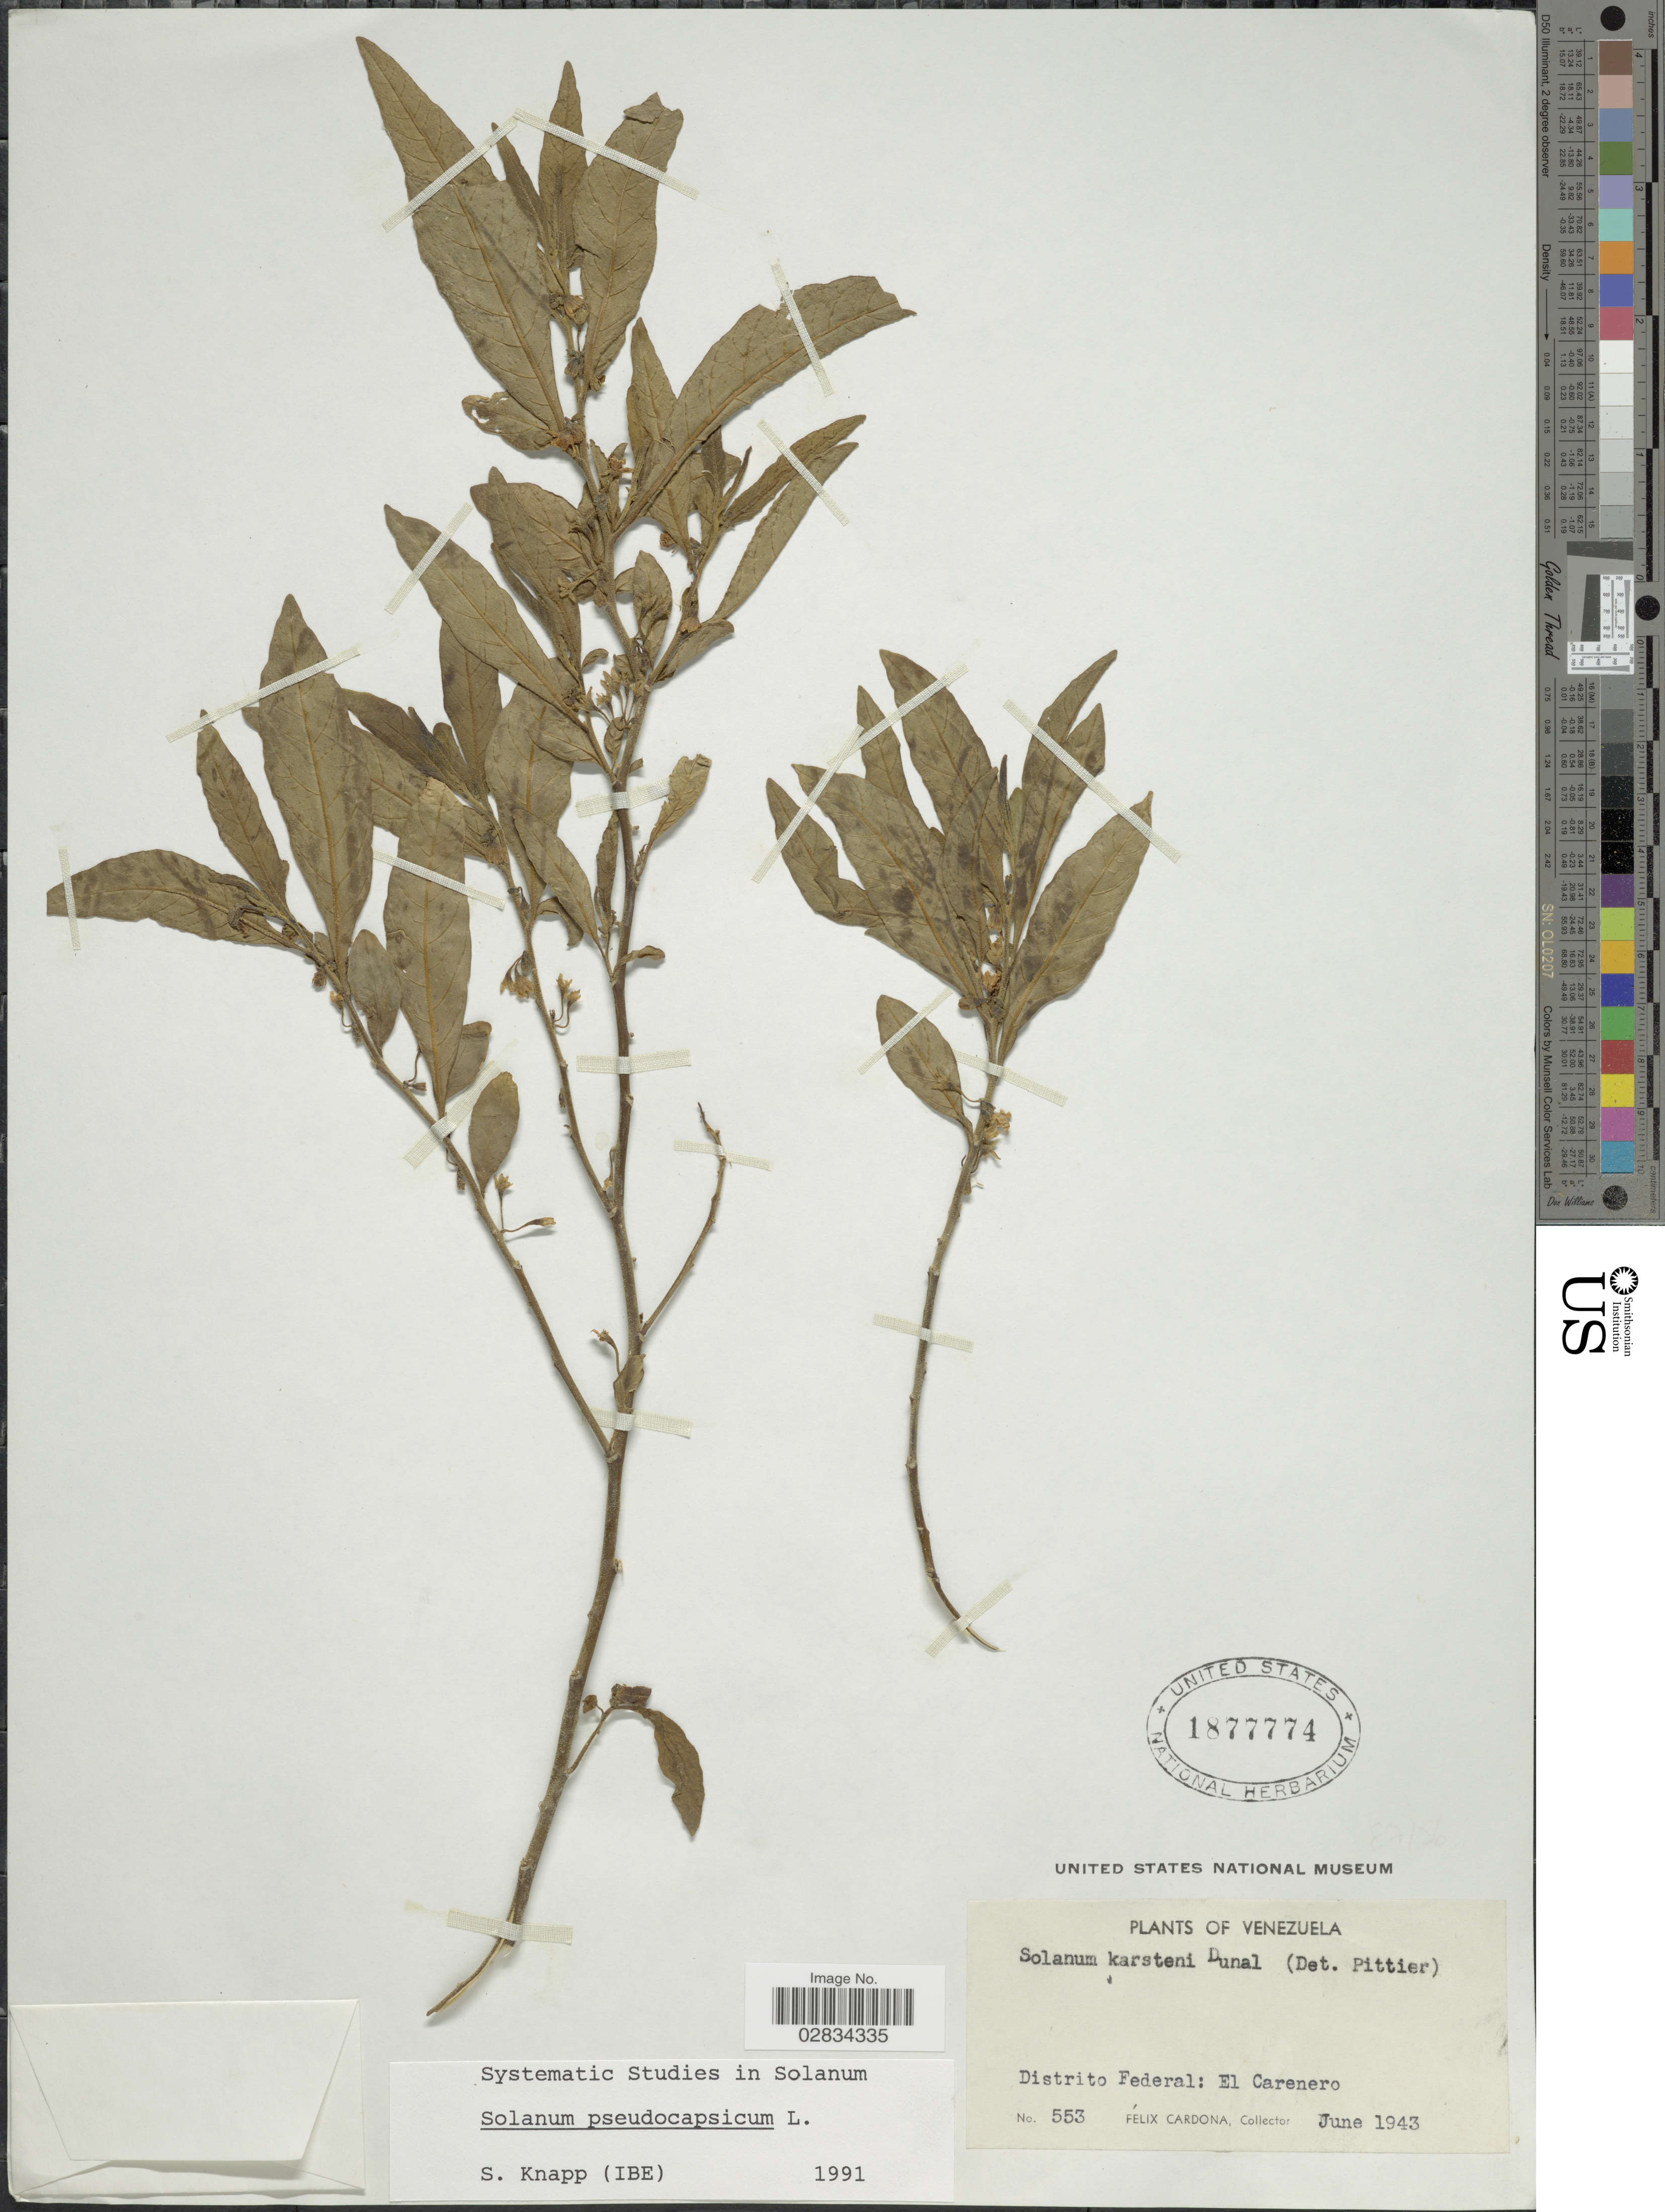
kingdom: Plantae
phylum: Tracheophyta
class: Magnoliopsida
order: Solanales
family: Solanaceae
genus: Solanum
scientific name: Solanum pseudocapsicum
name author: L.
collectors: F. Cardona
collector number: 553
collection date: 1943-06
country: Venezuela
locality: Distrito Federal: El Carenero.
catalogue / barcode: US 1877774